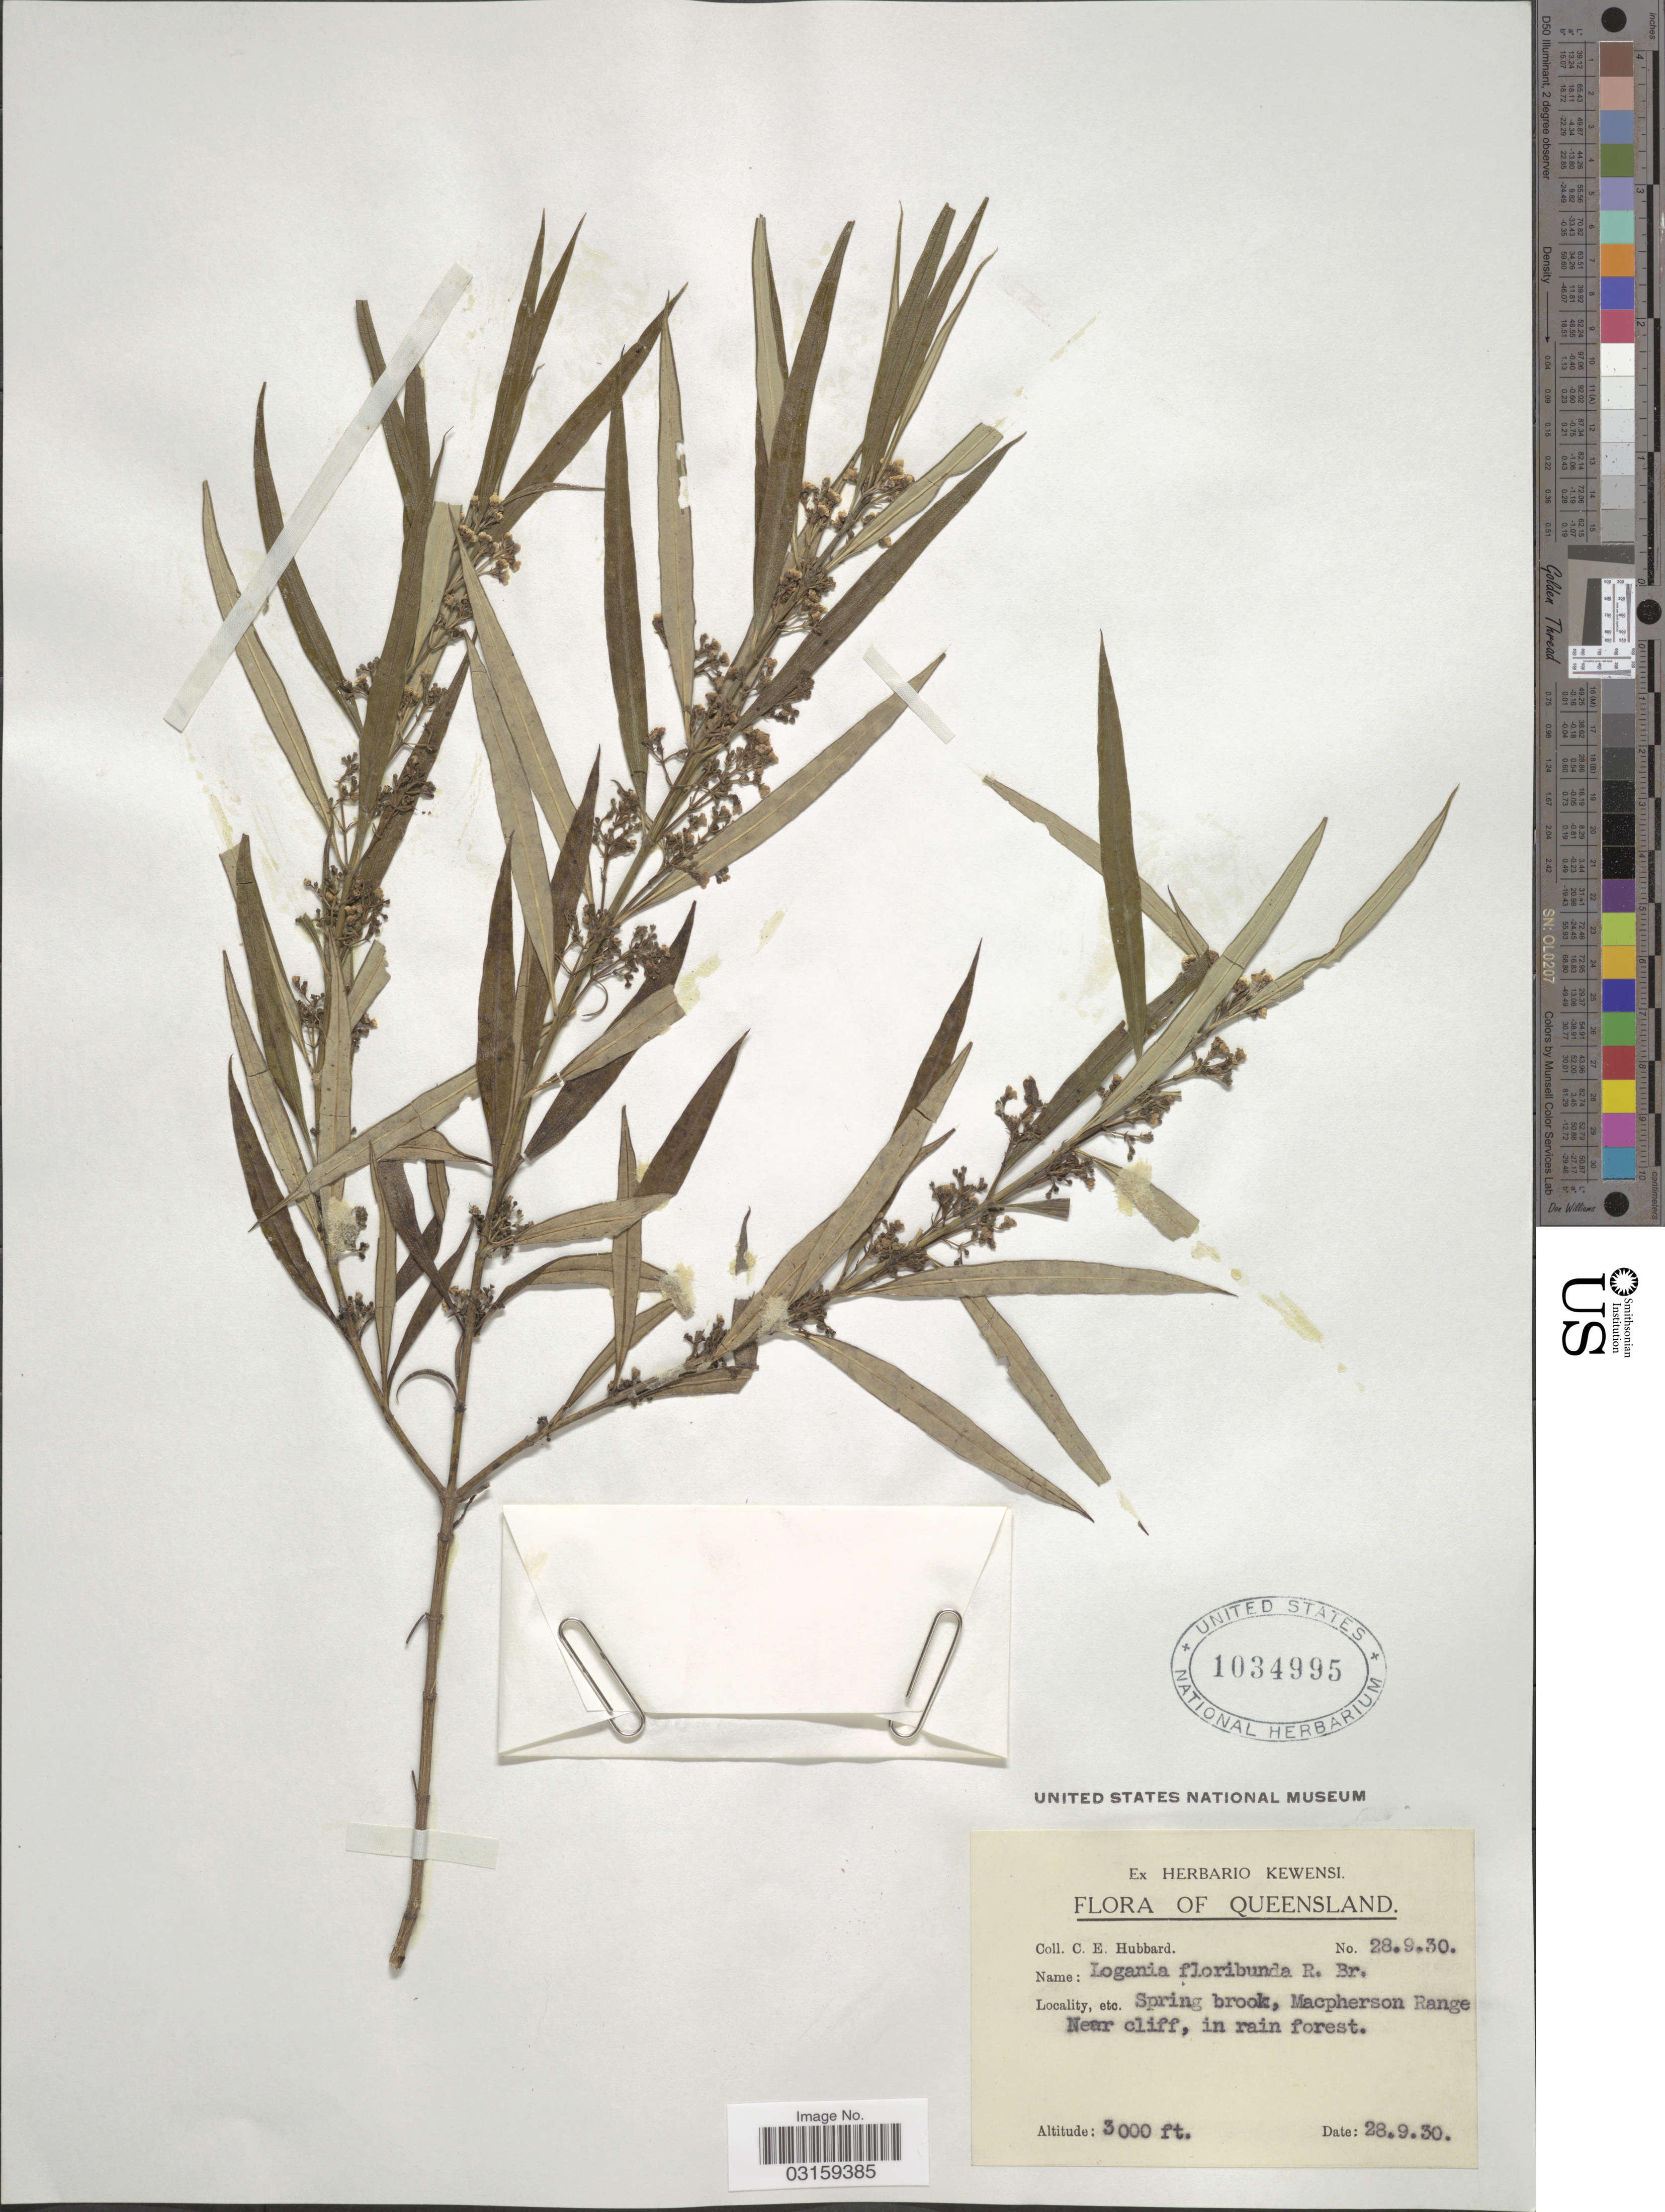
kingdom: Plantae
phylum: Tracheophyta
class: Magnoliopsida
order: Gentianales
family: Loganiaceae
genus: Logania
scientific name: Logania albiflora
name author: (Andrews) Druce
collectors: C. E. Hubbard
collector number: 28.9.30?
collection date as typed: Transcribed d/m/y: 28/9/30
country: Australia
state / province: Queensland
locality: Spring brook, Macpherson Range.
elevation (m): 914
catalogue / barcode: US 1034995